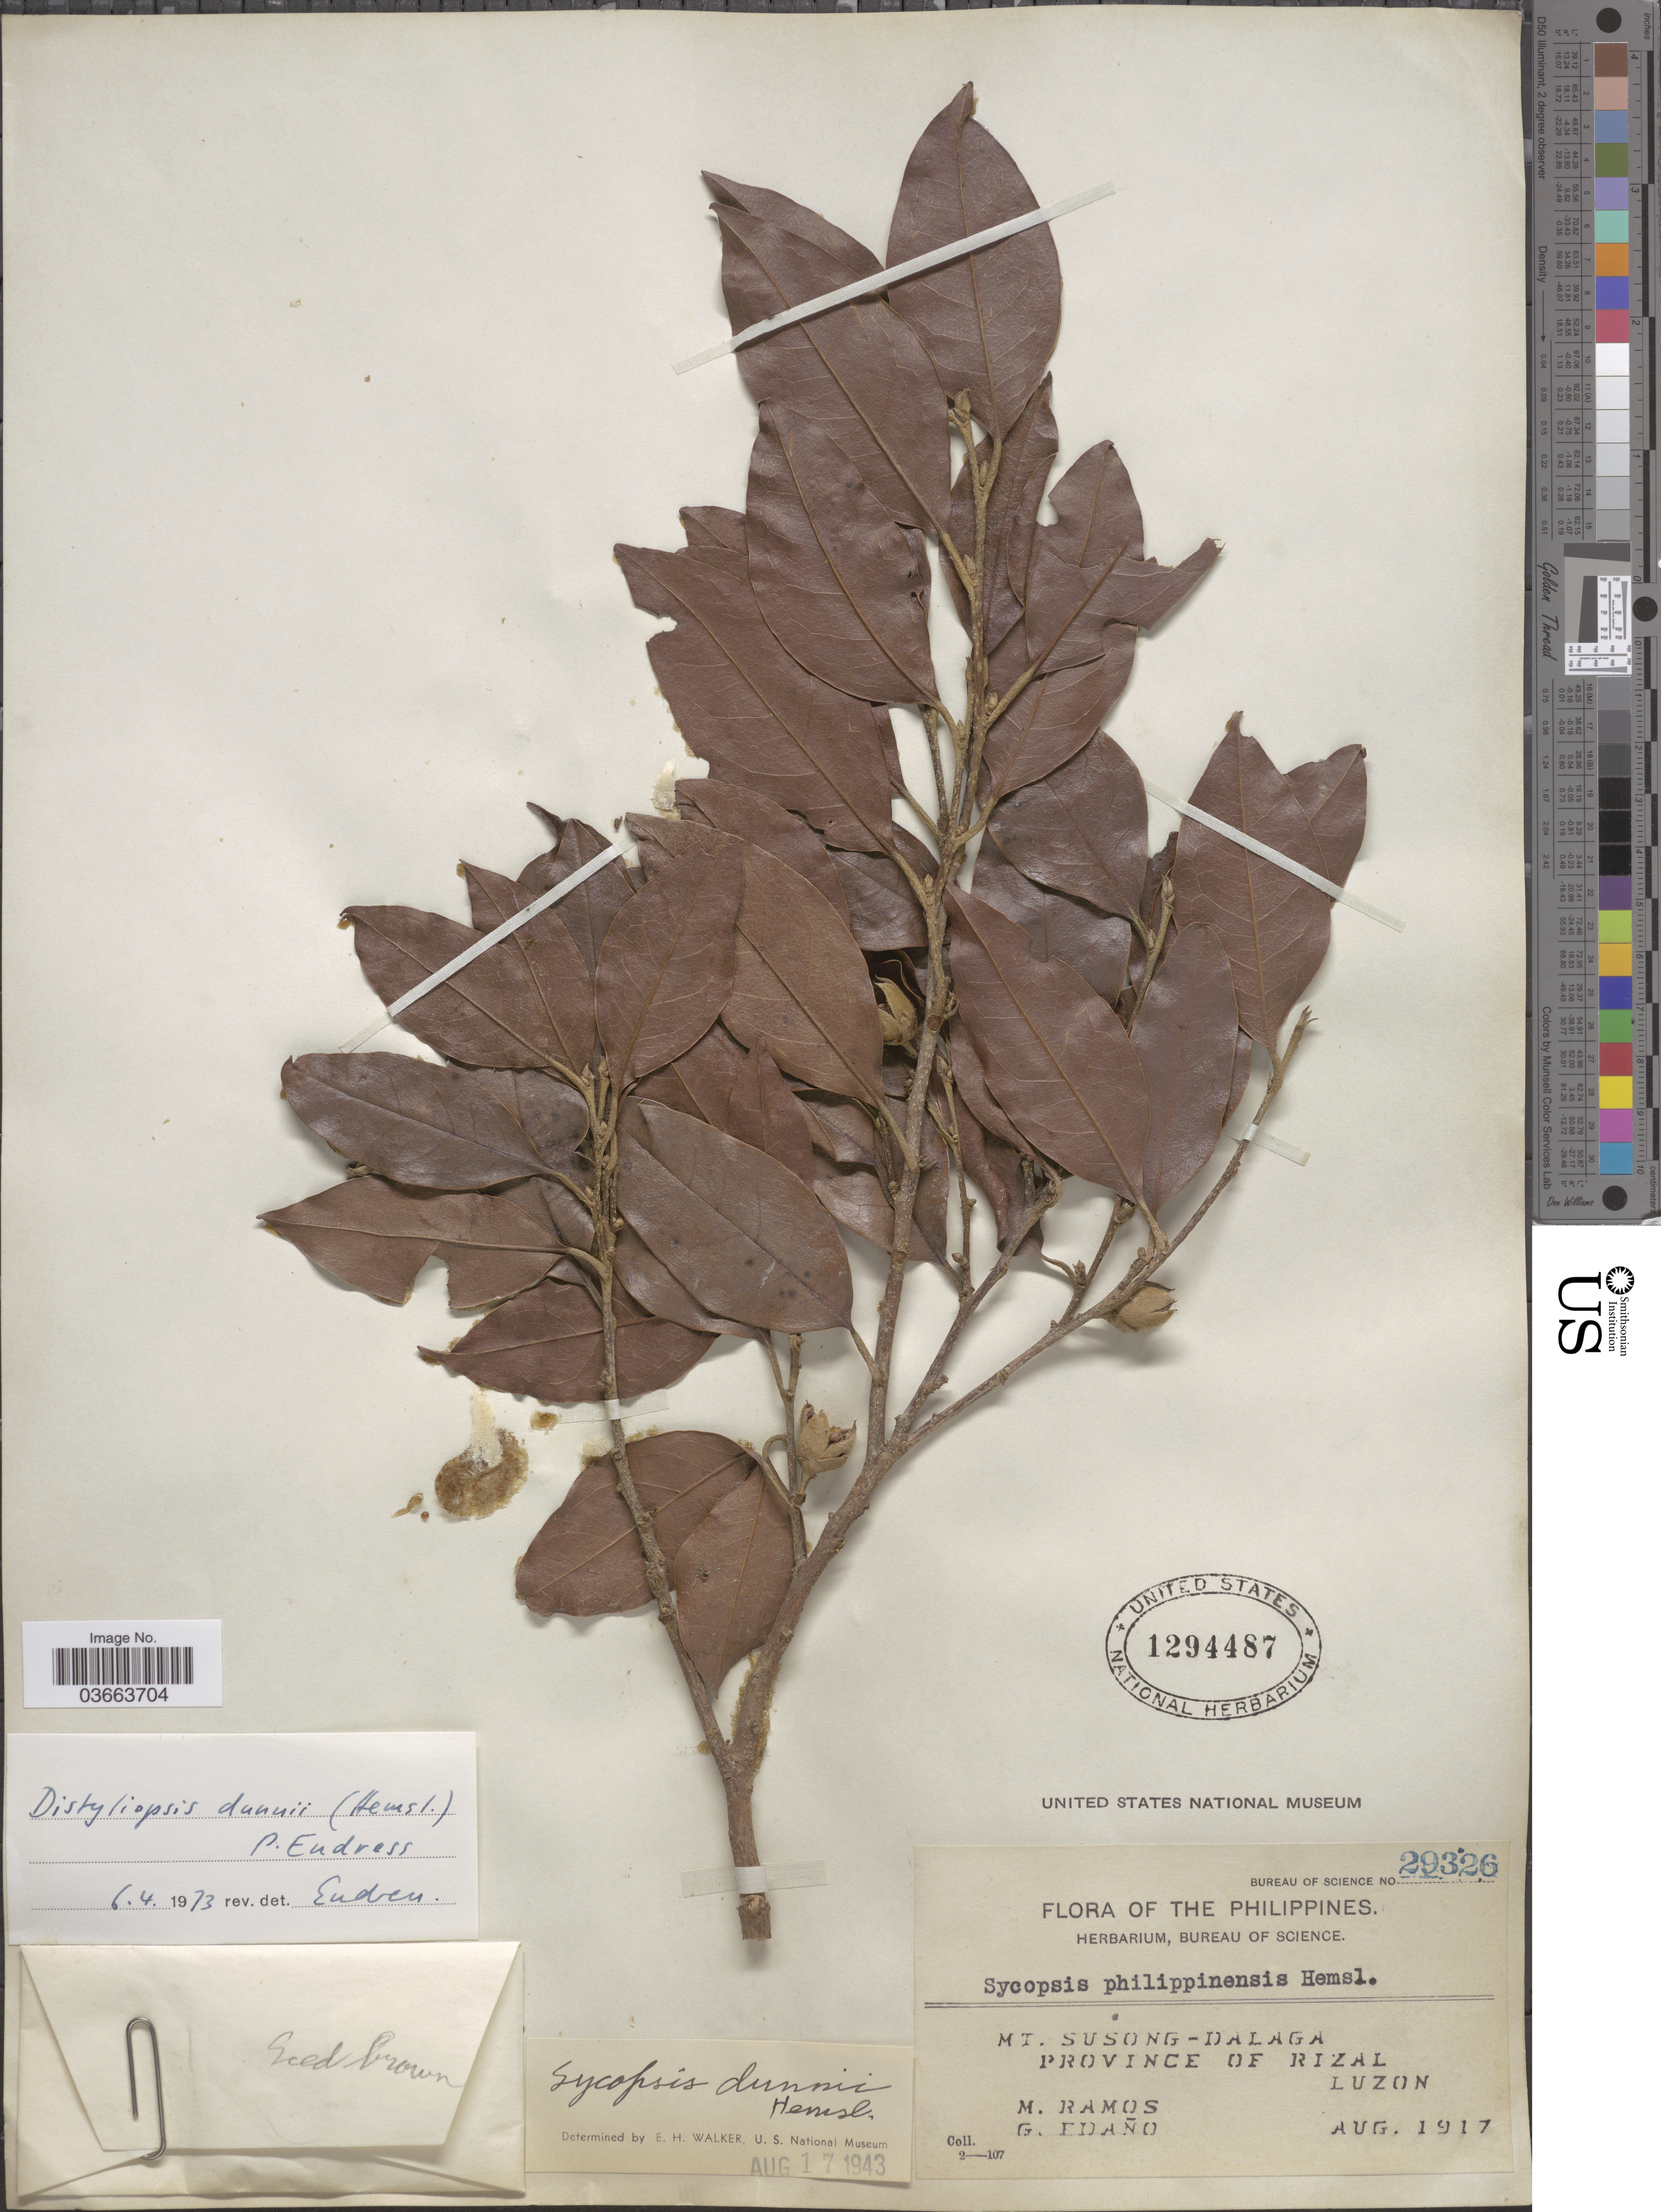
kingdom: Plantae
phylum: Tracheophyta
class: Magnoliopsida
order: Saxifragales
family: Hamamelidaceae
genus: Distyliopsis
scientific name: Distyliopsis dunnii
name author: (Hemsl.) Endress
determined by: Endress, P. K.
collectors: M. Ramos & G. Edaño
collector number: Bureau of science 29326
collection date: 1917-08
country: Philippines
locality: Mt. Susong-Dalaga. Province of Rizal, Luzon.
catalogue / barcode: US 1294487